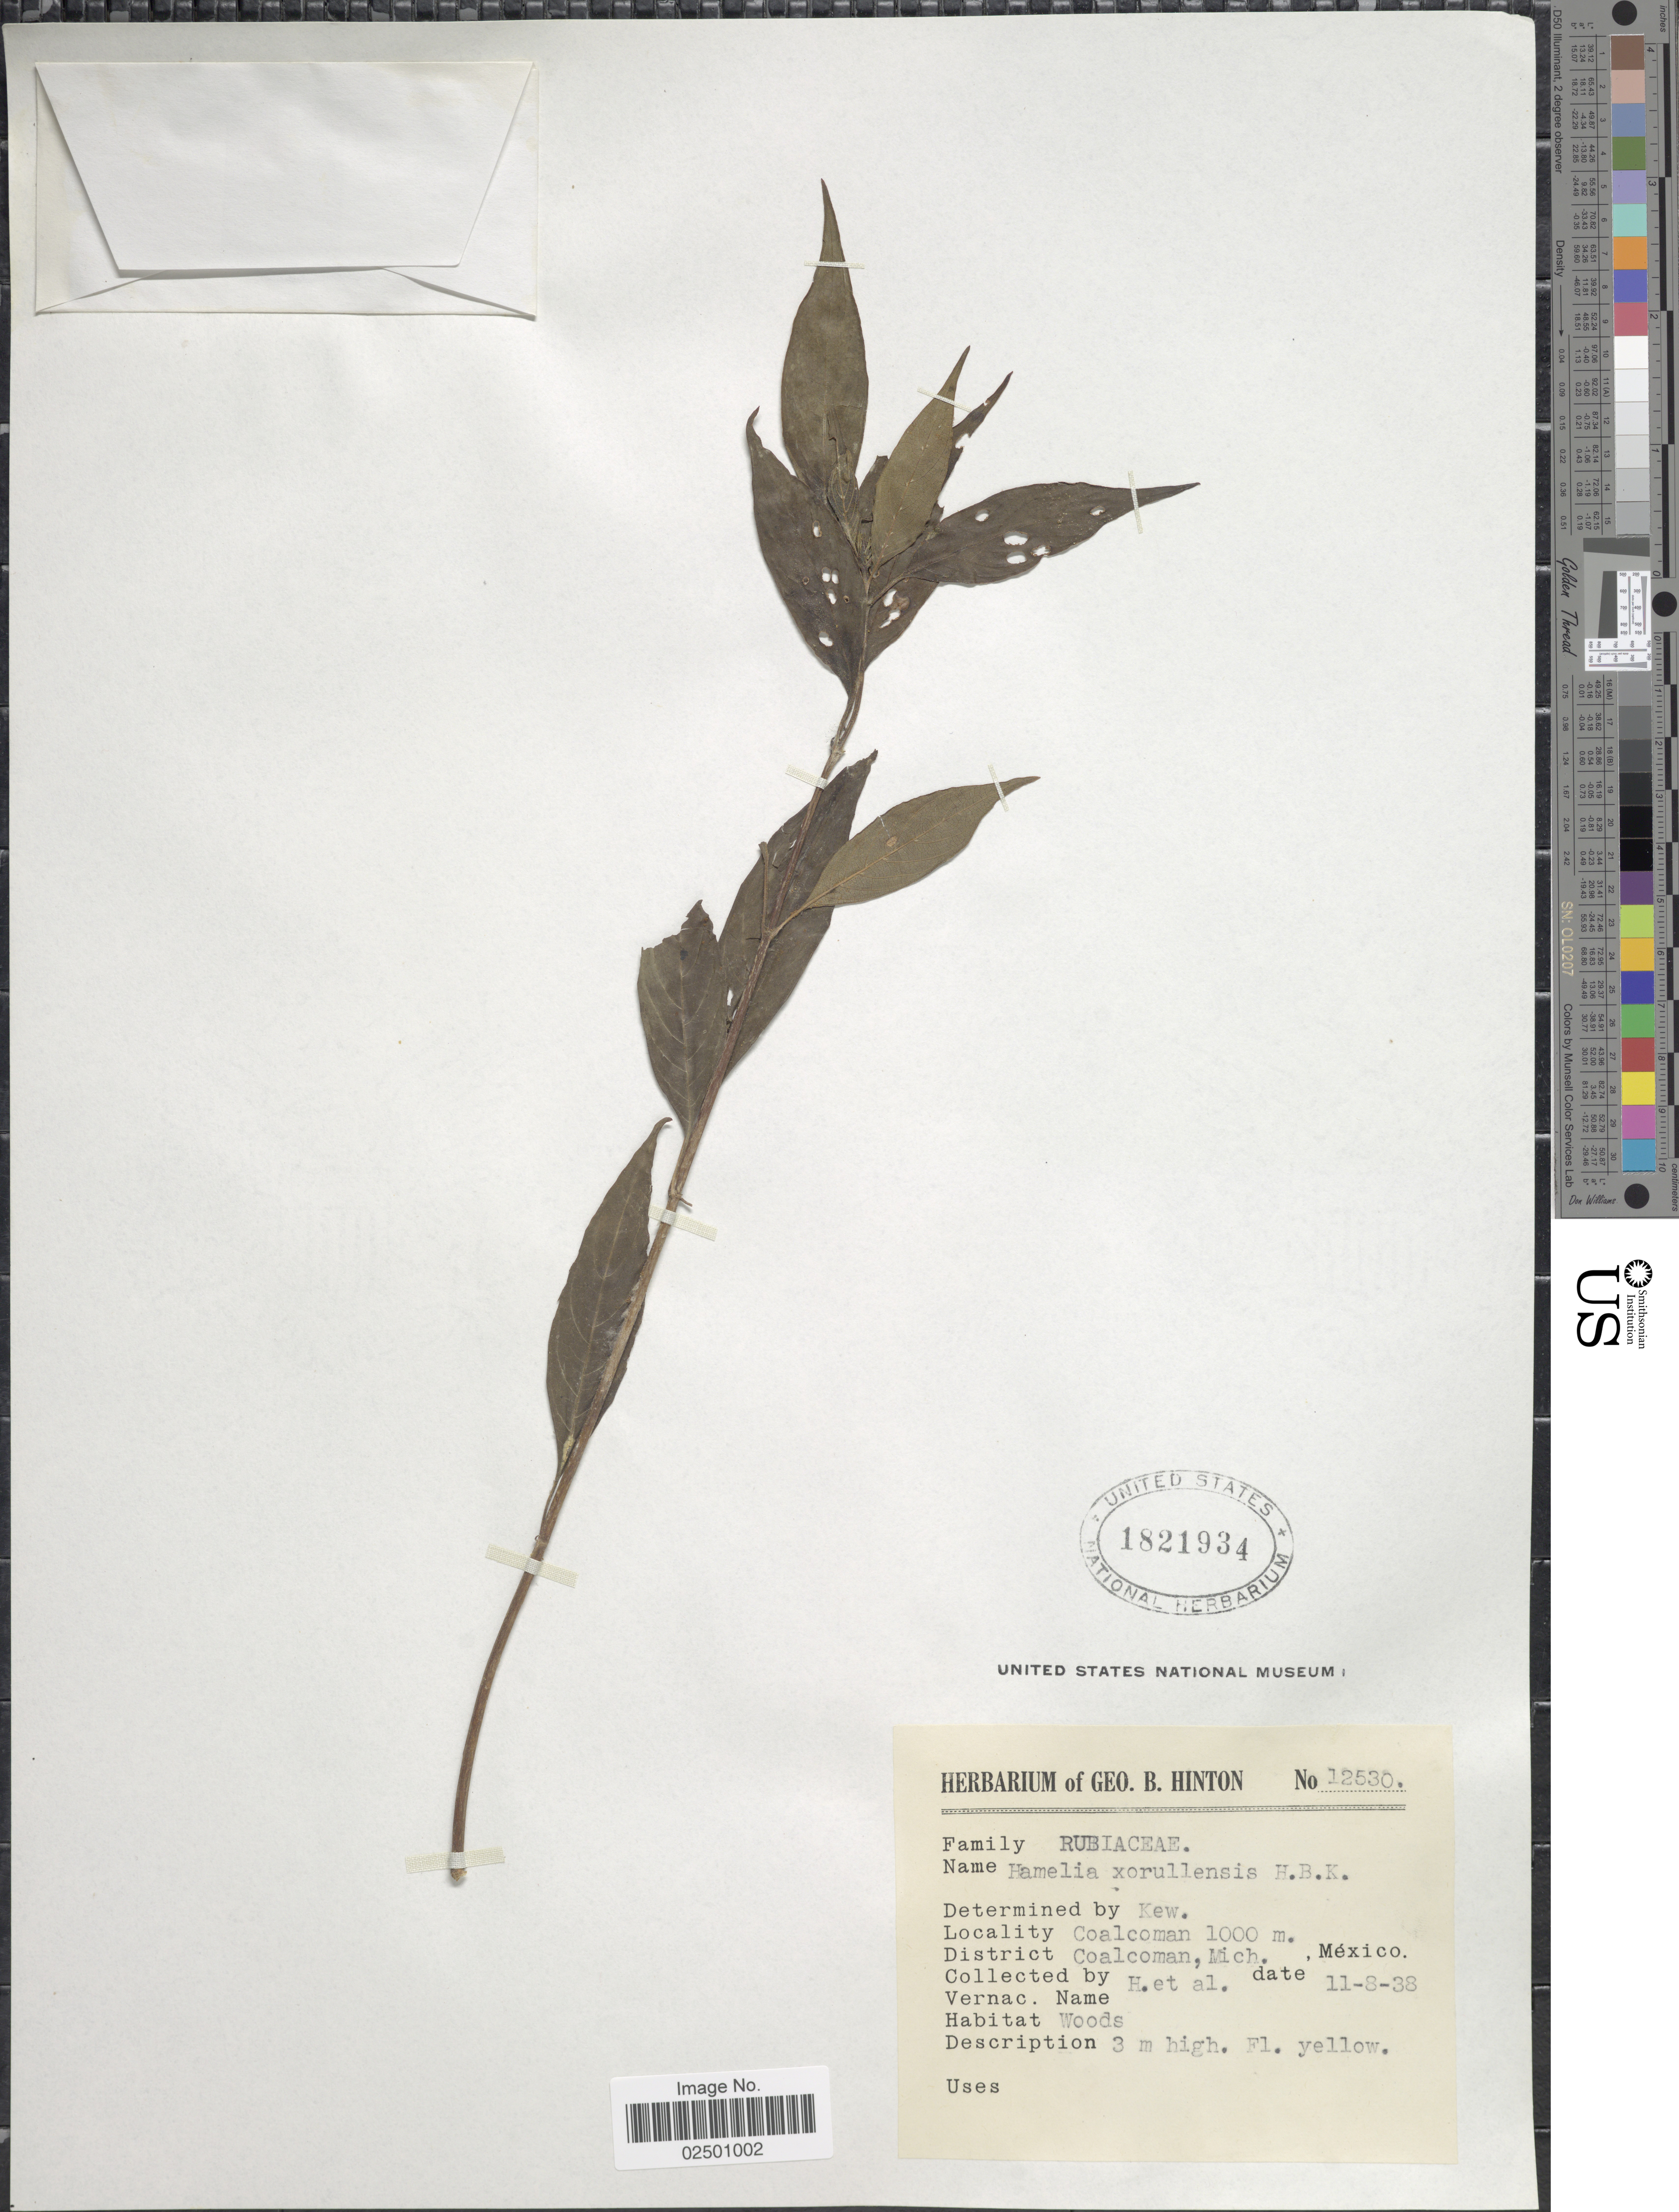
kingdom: Plantae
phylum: Tracheophyta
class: Magnoliopsida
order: Gentianales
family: Rubiaceae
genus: Hamelia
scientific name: Hamelia xorullensis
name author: Kunth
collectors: G. B. Hinton & et al.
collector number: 12530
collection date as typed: Transcribed d/m/y: 8/11/38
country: Mexico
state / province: Michoacán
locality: Coalcoman. District Coalcoman, Mich., Mexico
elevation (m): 1000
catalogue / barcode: US 1821934